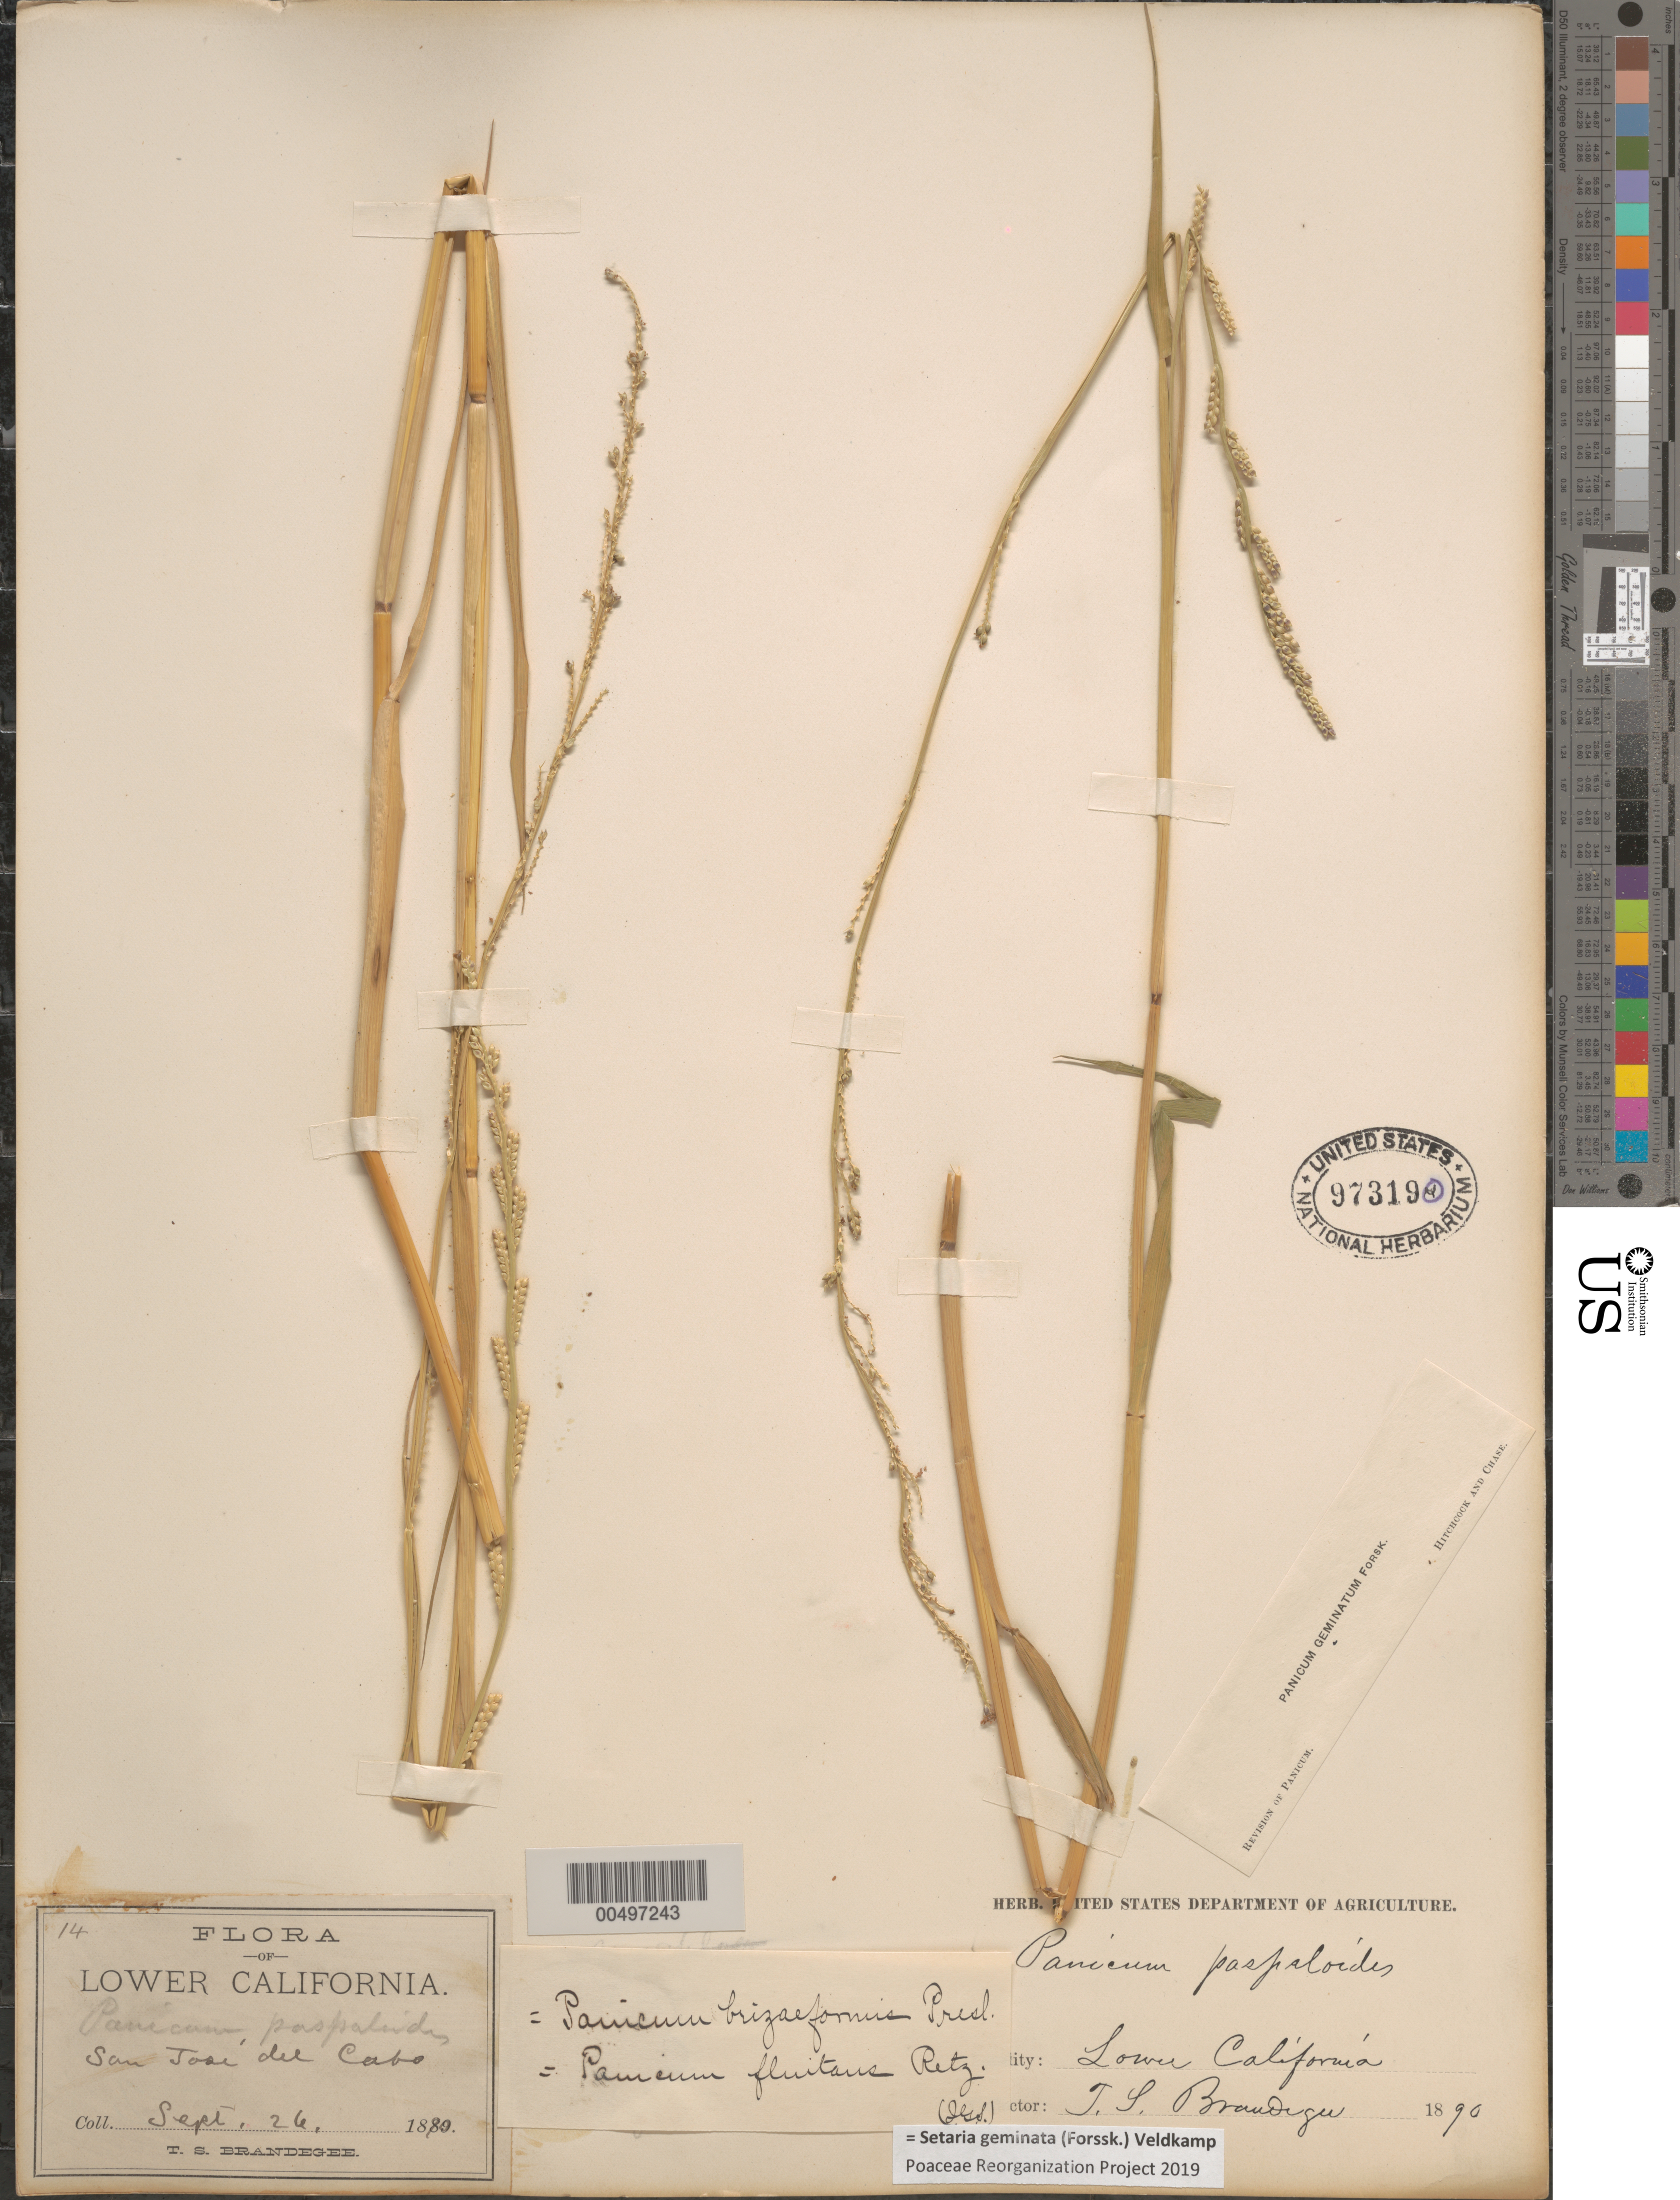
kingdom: Plantae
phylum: Tracheophyta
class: Liliopsida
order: Poales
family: Poaceae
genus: Setaria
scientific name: Setaria geminata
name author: (Forssk.) Veldkamp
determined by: Poaceae Reorganization Project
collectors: T. S. Brandegee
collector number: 14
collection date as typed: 26 Sep 1890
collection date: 1890-09-26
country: Mexico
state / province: Baja California Sur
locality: San José del Cabo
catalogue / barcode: US 973190